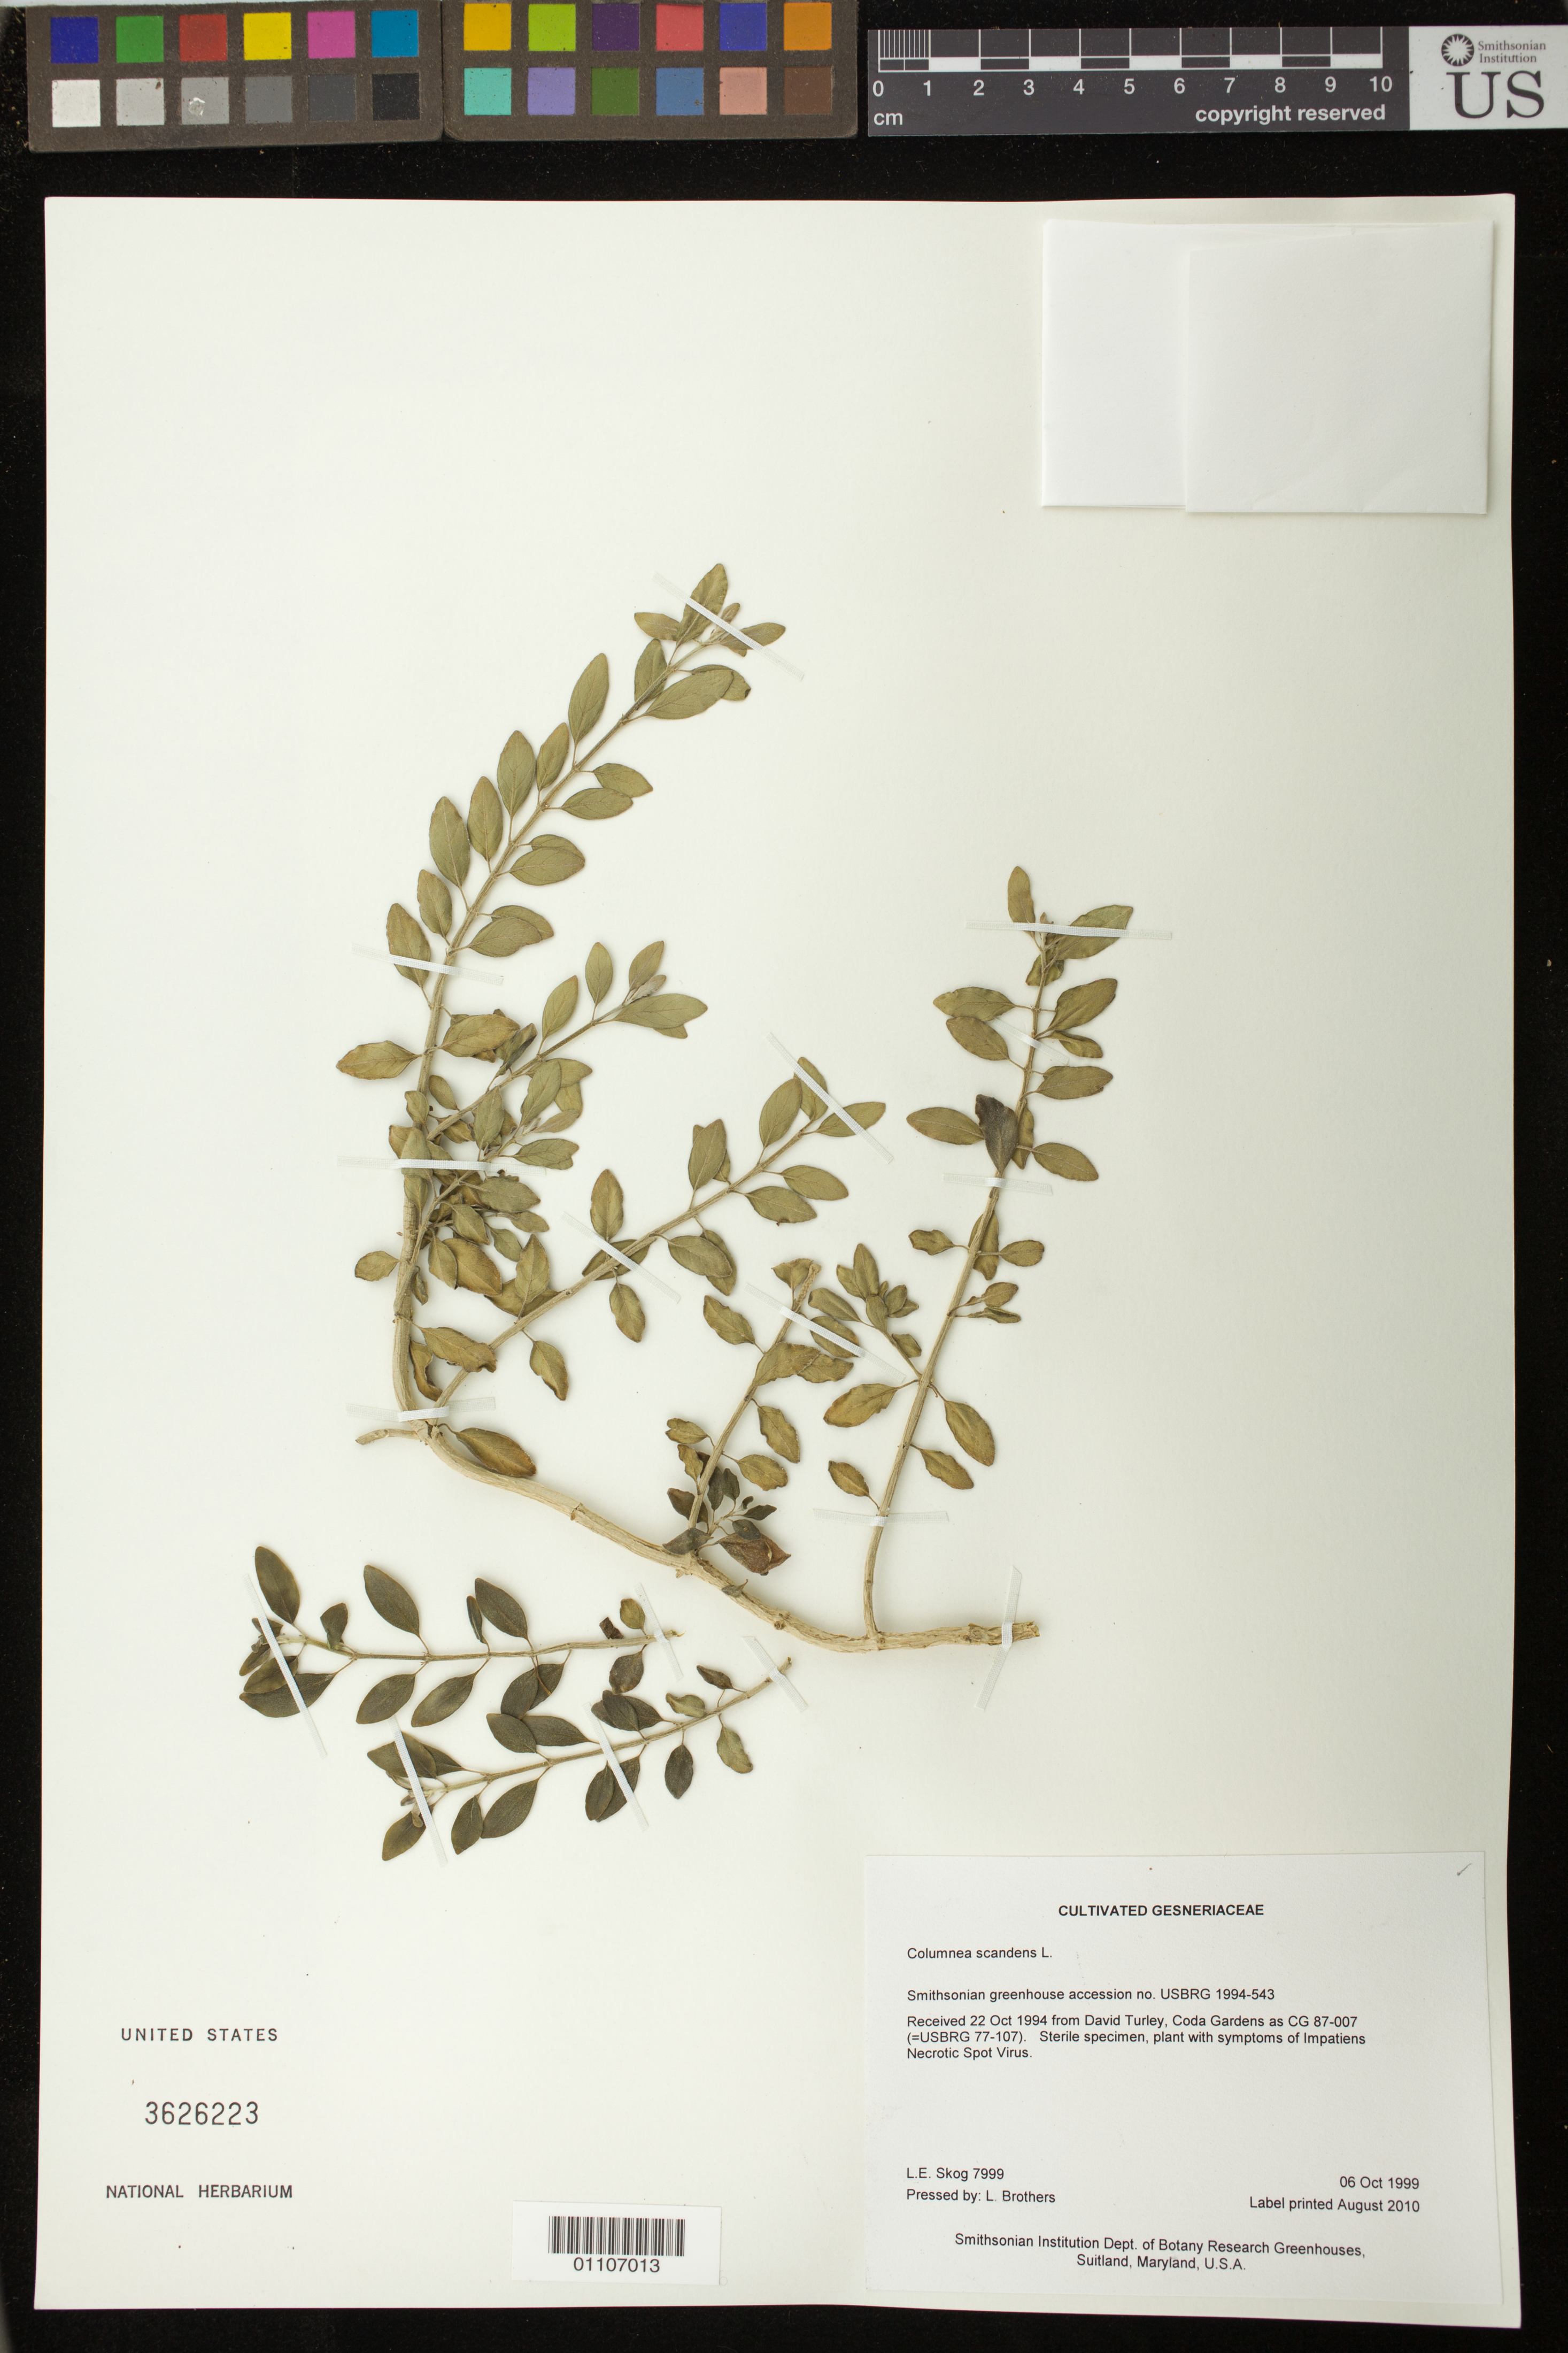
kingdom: Plantae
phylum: Tracheophyta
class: Magnoliopsida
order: Lamiales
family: Gesneriaceae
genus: Columnea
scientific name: Columnea scandens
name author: L.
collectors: L. E. Skog & L. Brothers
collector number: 7999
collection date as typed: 06 Oct 1999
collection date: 1999-10-06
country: United States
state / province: Maryland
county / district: Prince George's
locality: Smithsonian Institution Dept. of Botany Research Greenhouses, Suitland, Maryland, U.S.A.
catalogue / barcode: US 3626223